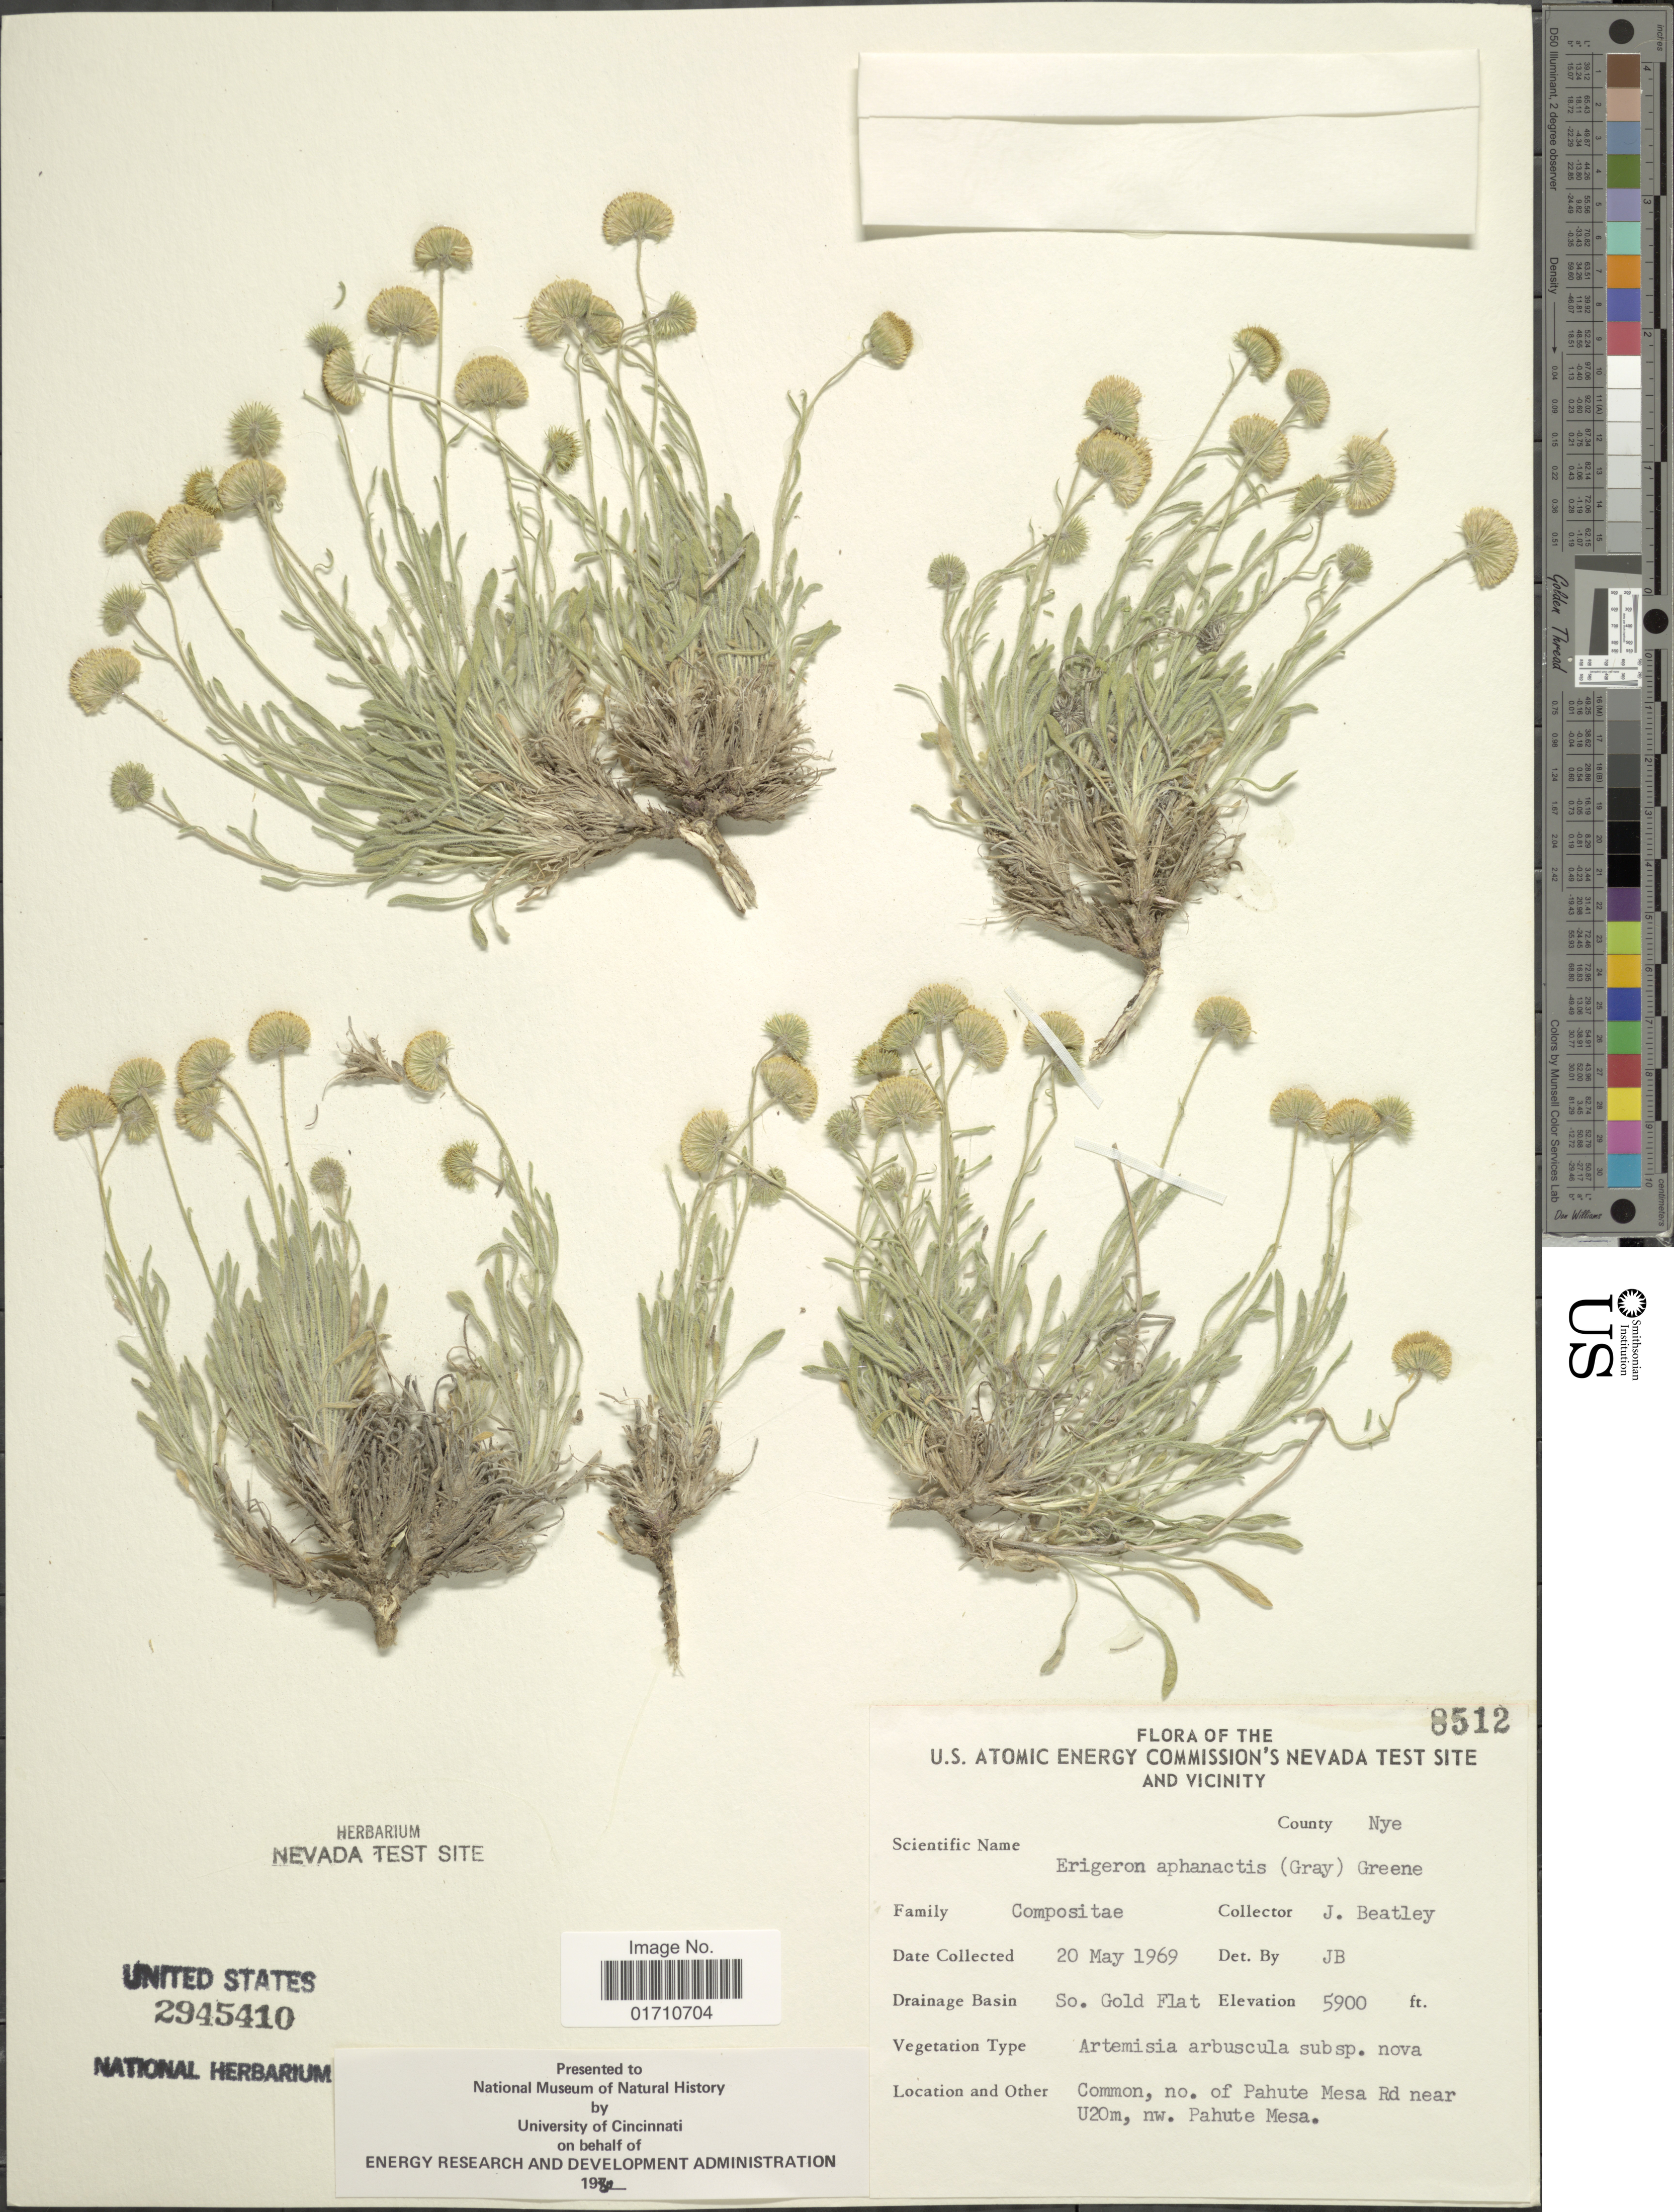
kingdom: Plantae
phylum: Tracheophyta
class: Magnoliopsida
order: Asterales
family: Asteraceae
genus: Erigeron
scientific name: Erigeron aphanactis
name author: (A. Gray) Greene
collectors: J. C. Beatley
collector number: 8512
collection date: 1969-05-20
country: United States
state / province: Nevada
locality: U.S. Atomic Energy Commission's Nevada Test Site and Vicinity, County Nye, Drainage Basin So. Gold Flat, Common, no. of Pahute Mesa Rd near U20m, nw. Pahute Mesa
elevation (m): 1798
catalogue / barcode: US 2945410